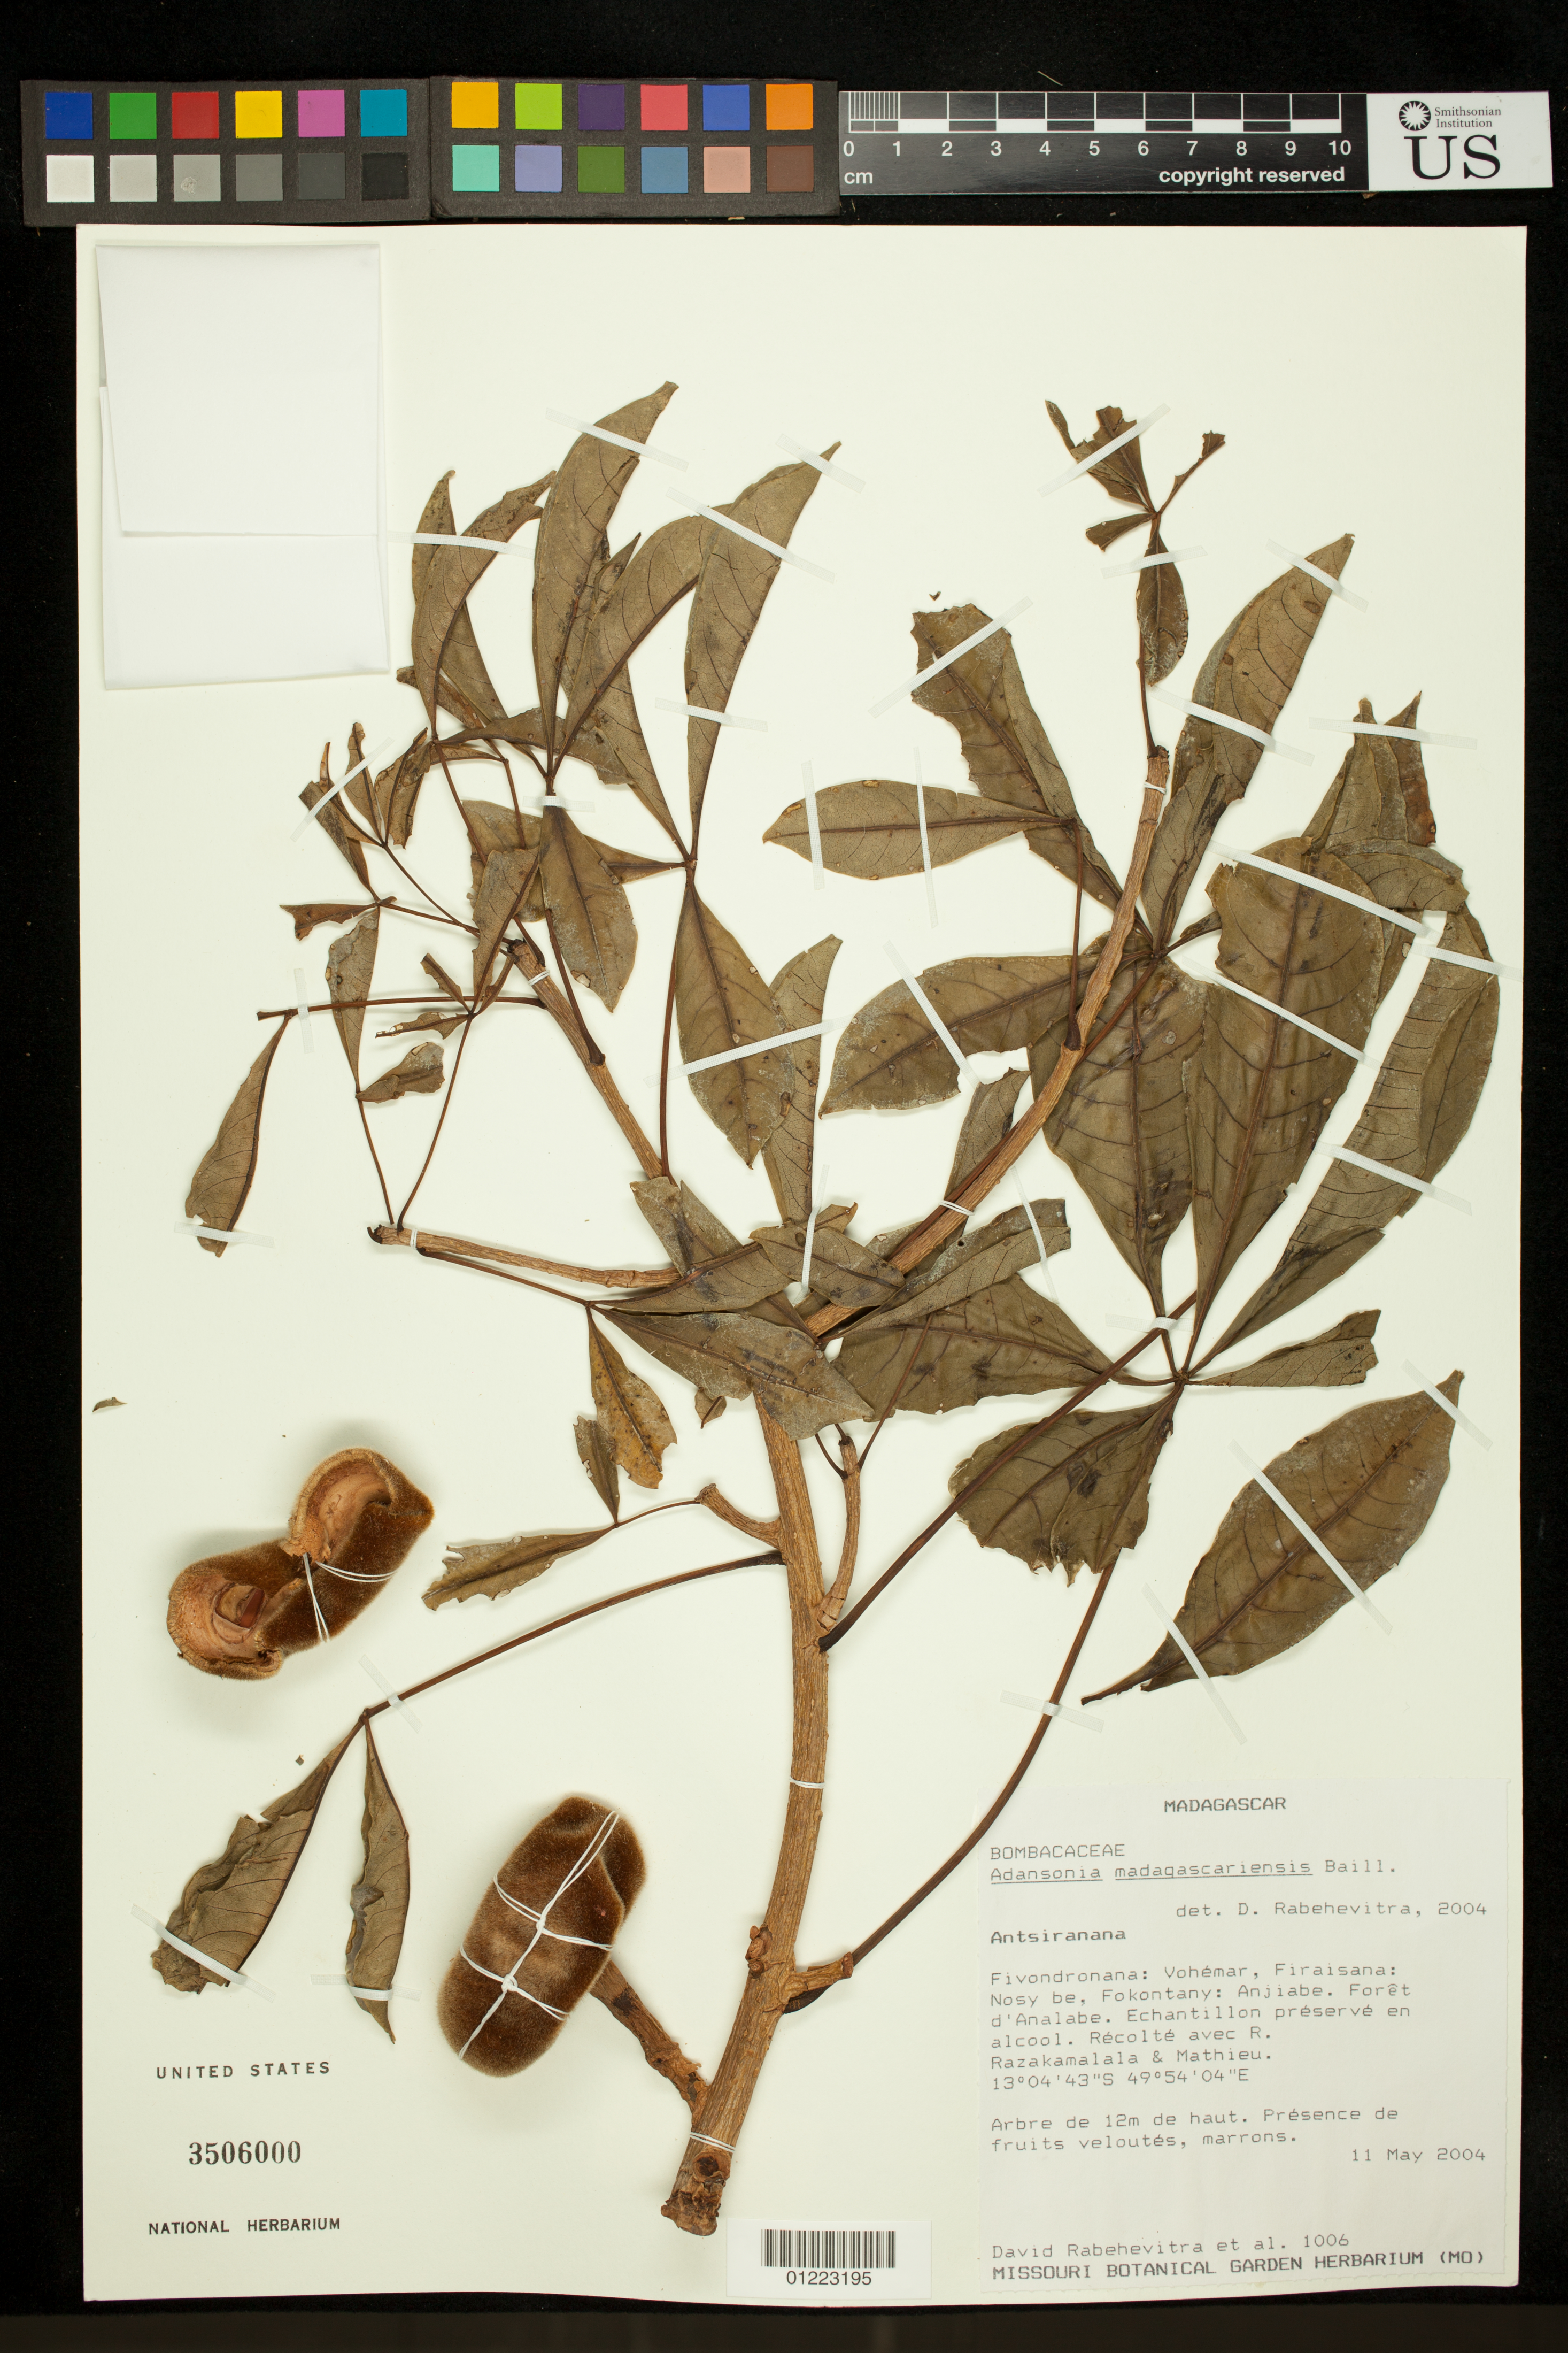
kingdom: Plantae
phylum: Tracheophyta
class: Magnoliopsida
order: Malvales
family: Malvaceae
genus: Adansonia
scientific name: Adansonia madagascariensis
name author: Baill.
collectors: D. Rabehevitra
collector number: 1006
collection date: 2004-05-11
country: Madagascar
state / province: Diana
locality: Fivondronana: Vohemar, Firaisana: Nosy be, Fokontany: Anjiabe. Foret d'Analabe.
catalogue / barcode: US 3506000